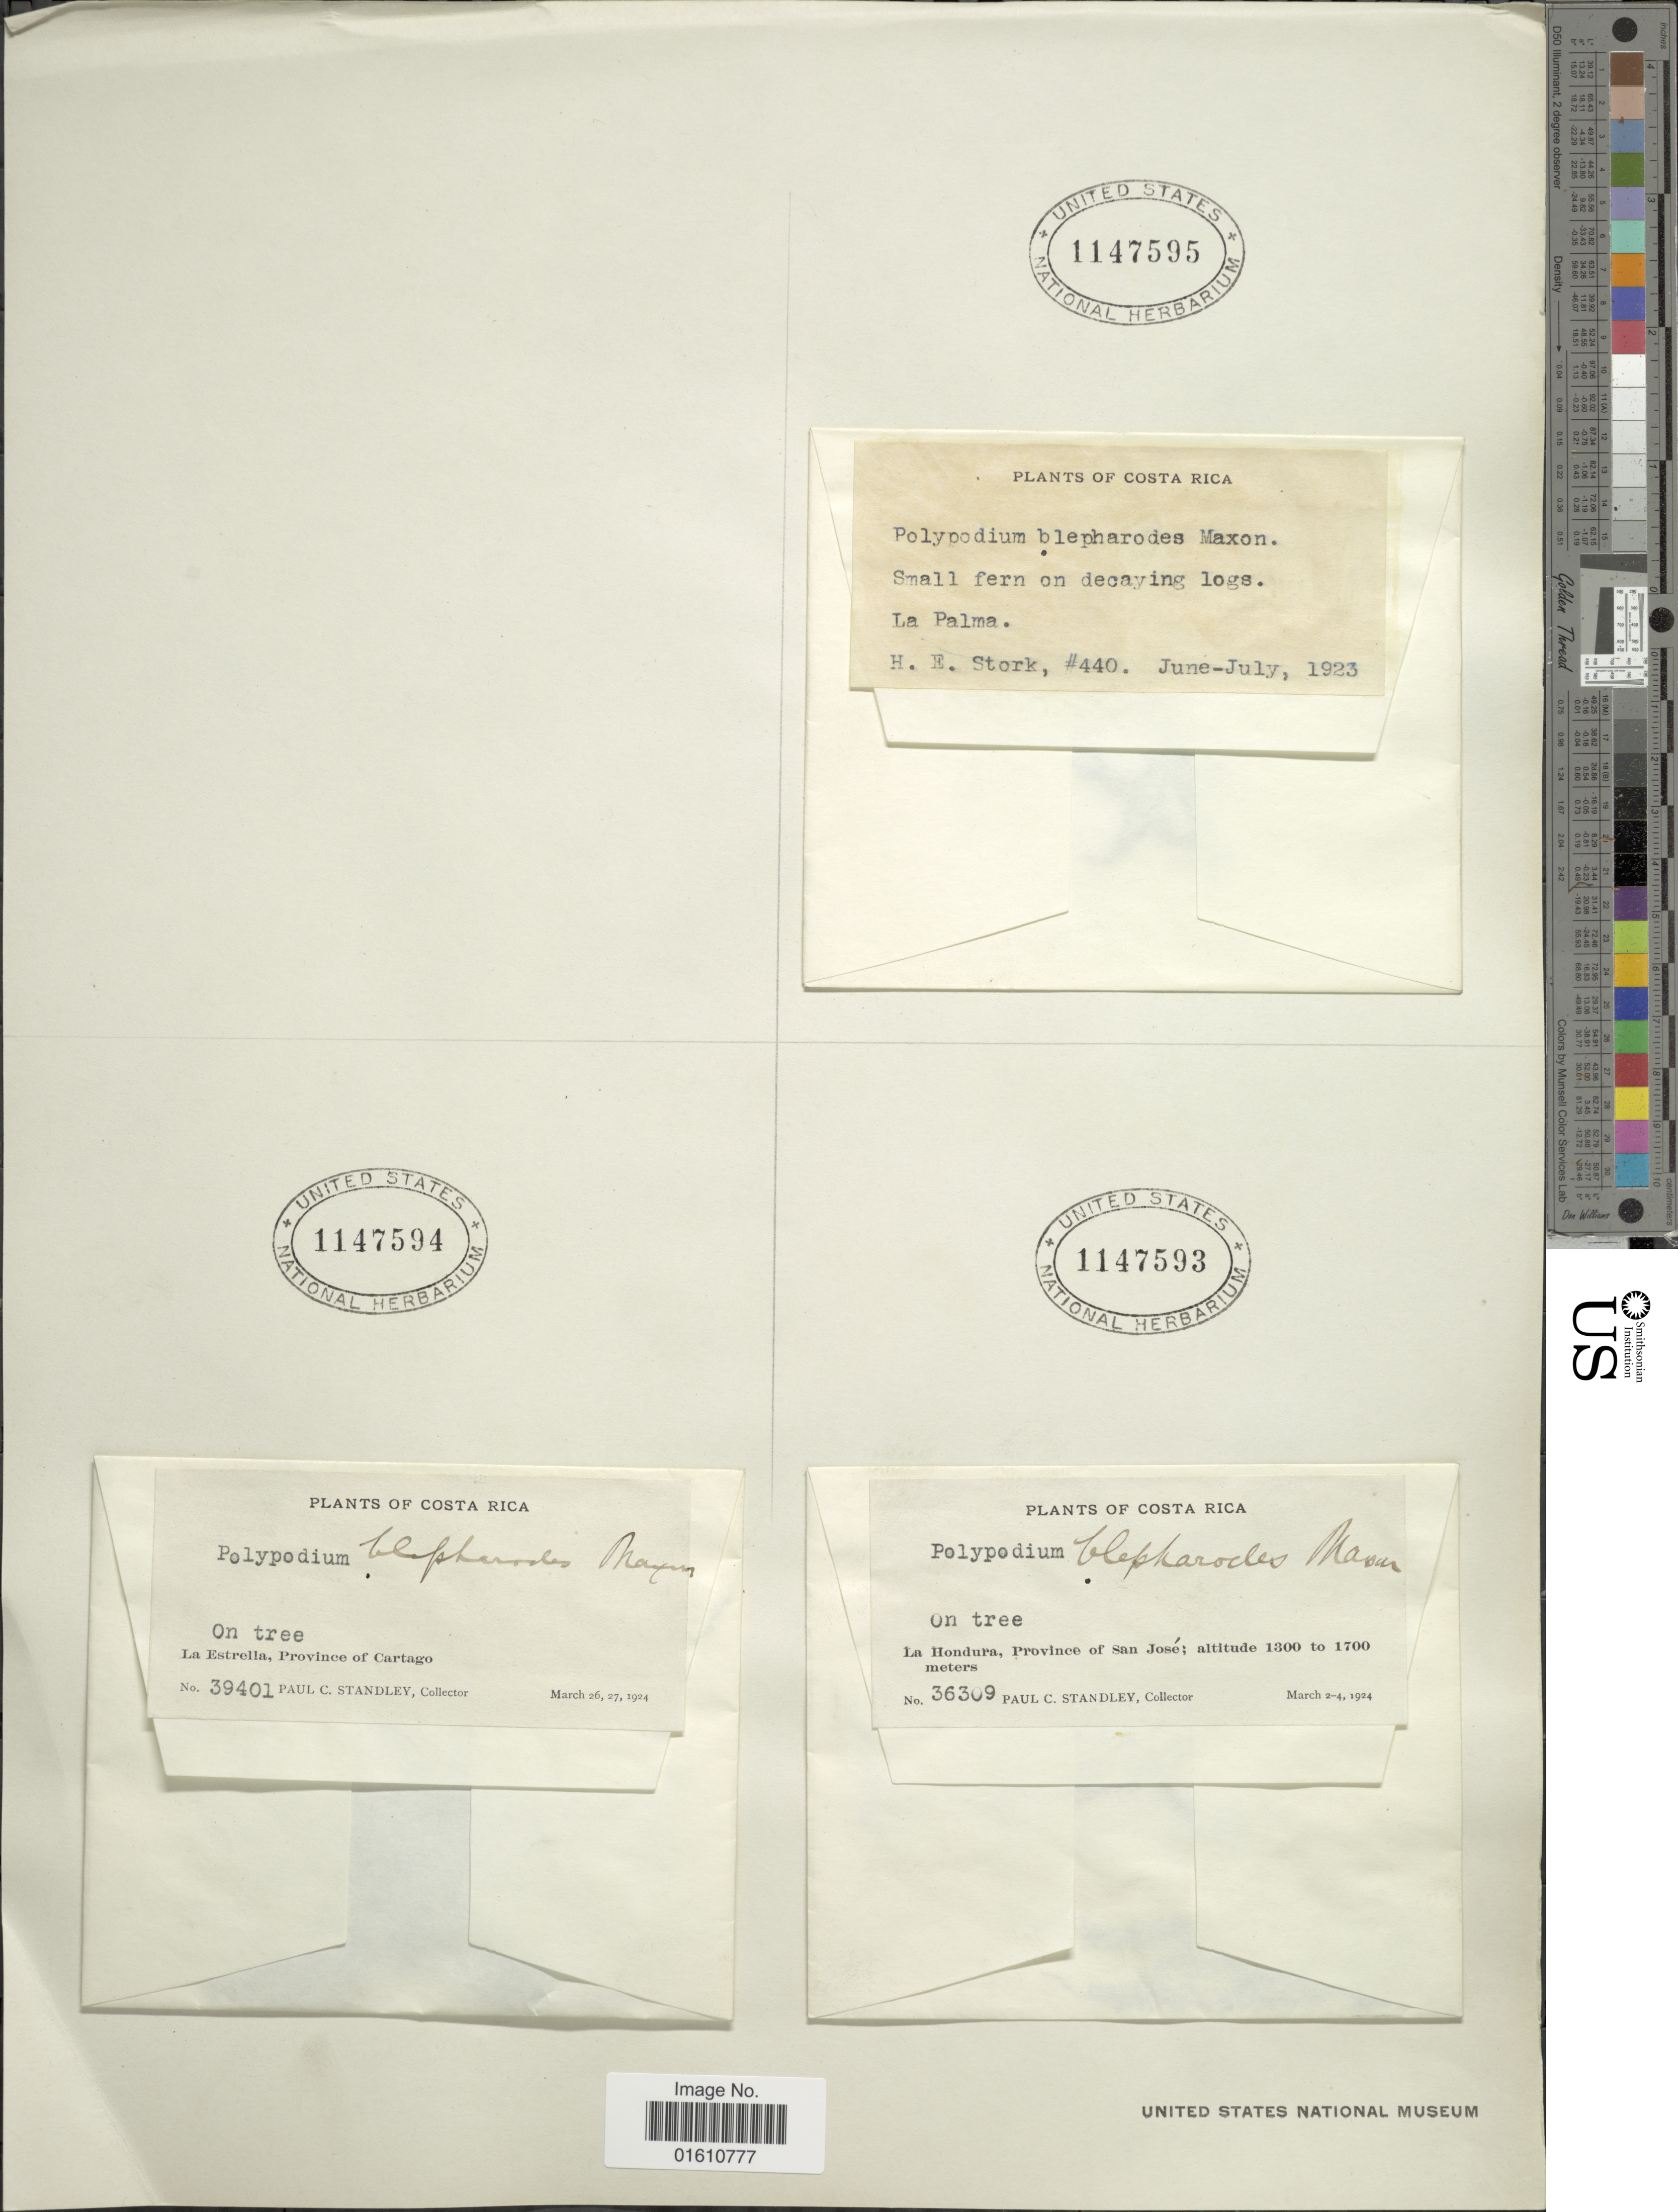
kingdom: Plantae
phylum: Tracheophyta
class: Polypodiopsida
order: Polypodiales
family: Polypodiaceae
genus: Moranopteris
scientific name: Moranopteris taenifolia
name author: (Jenman) R. Y. Hirai & J. Prado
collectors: P. C. Standley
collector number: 36309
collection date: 1924-03-02/1924-03-04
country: Costa Rica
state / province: San José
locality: La Hondura, Province of San Jose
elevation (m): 1300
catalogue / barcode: US 1147593-3